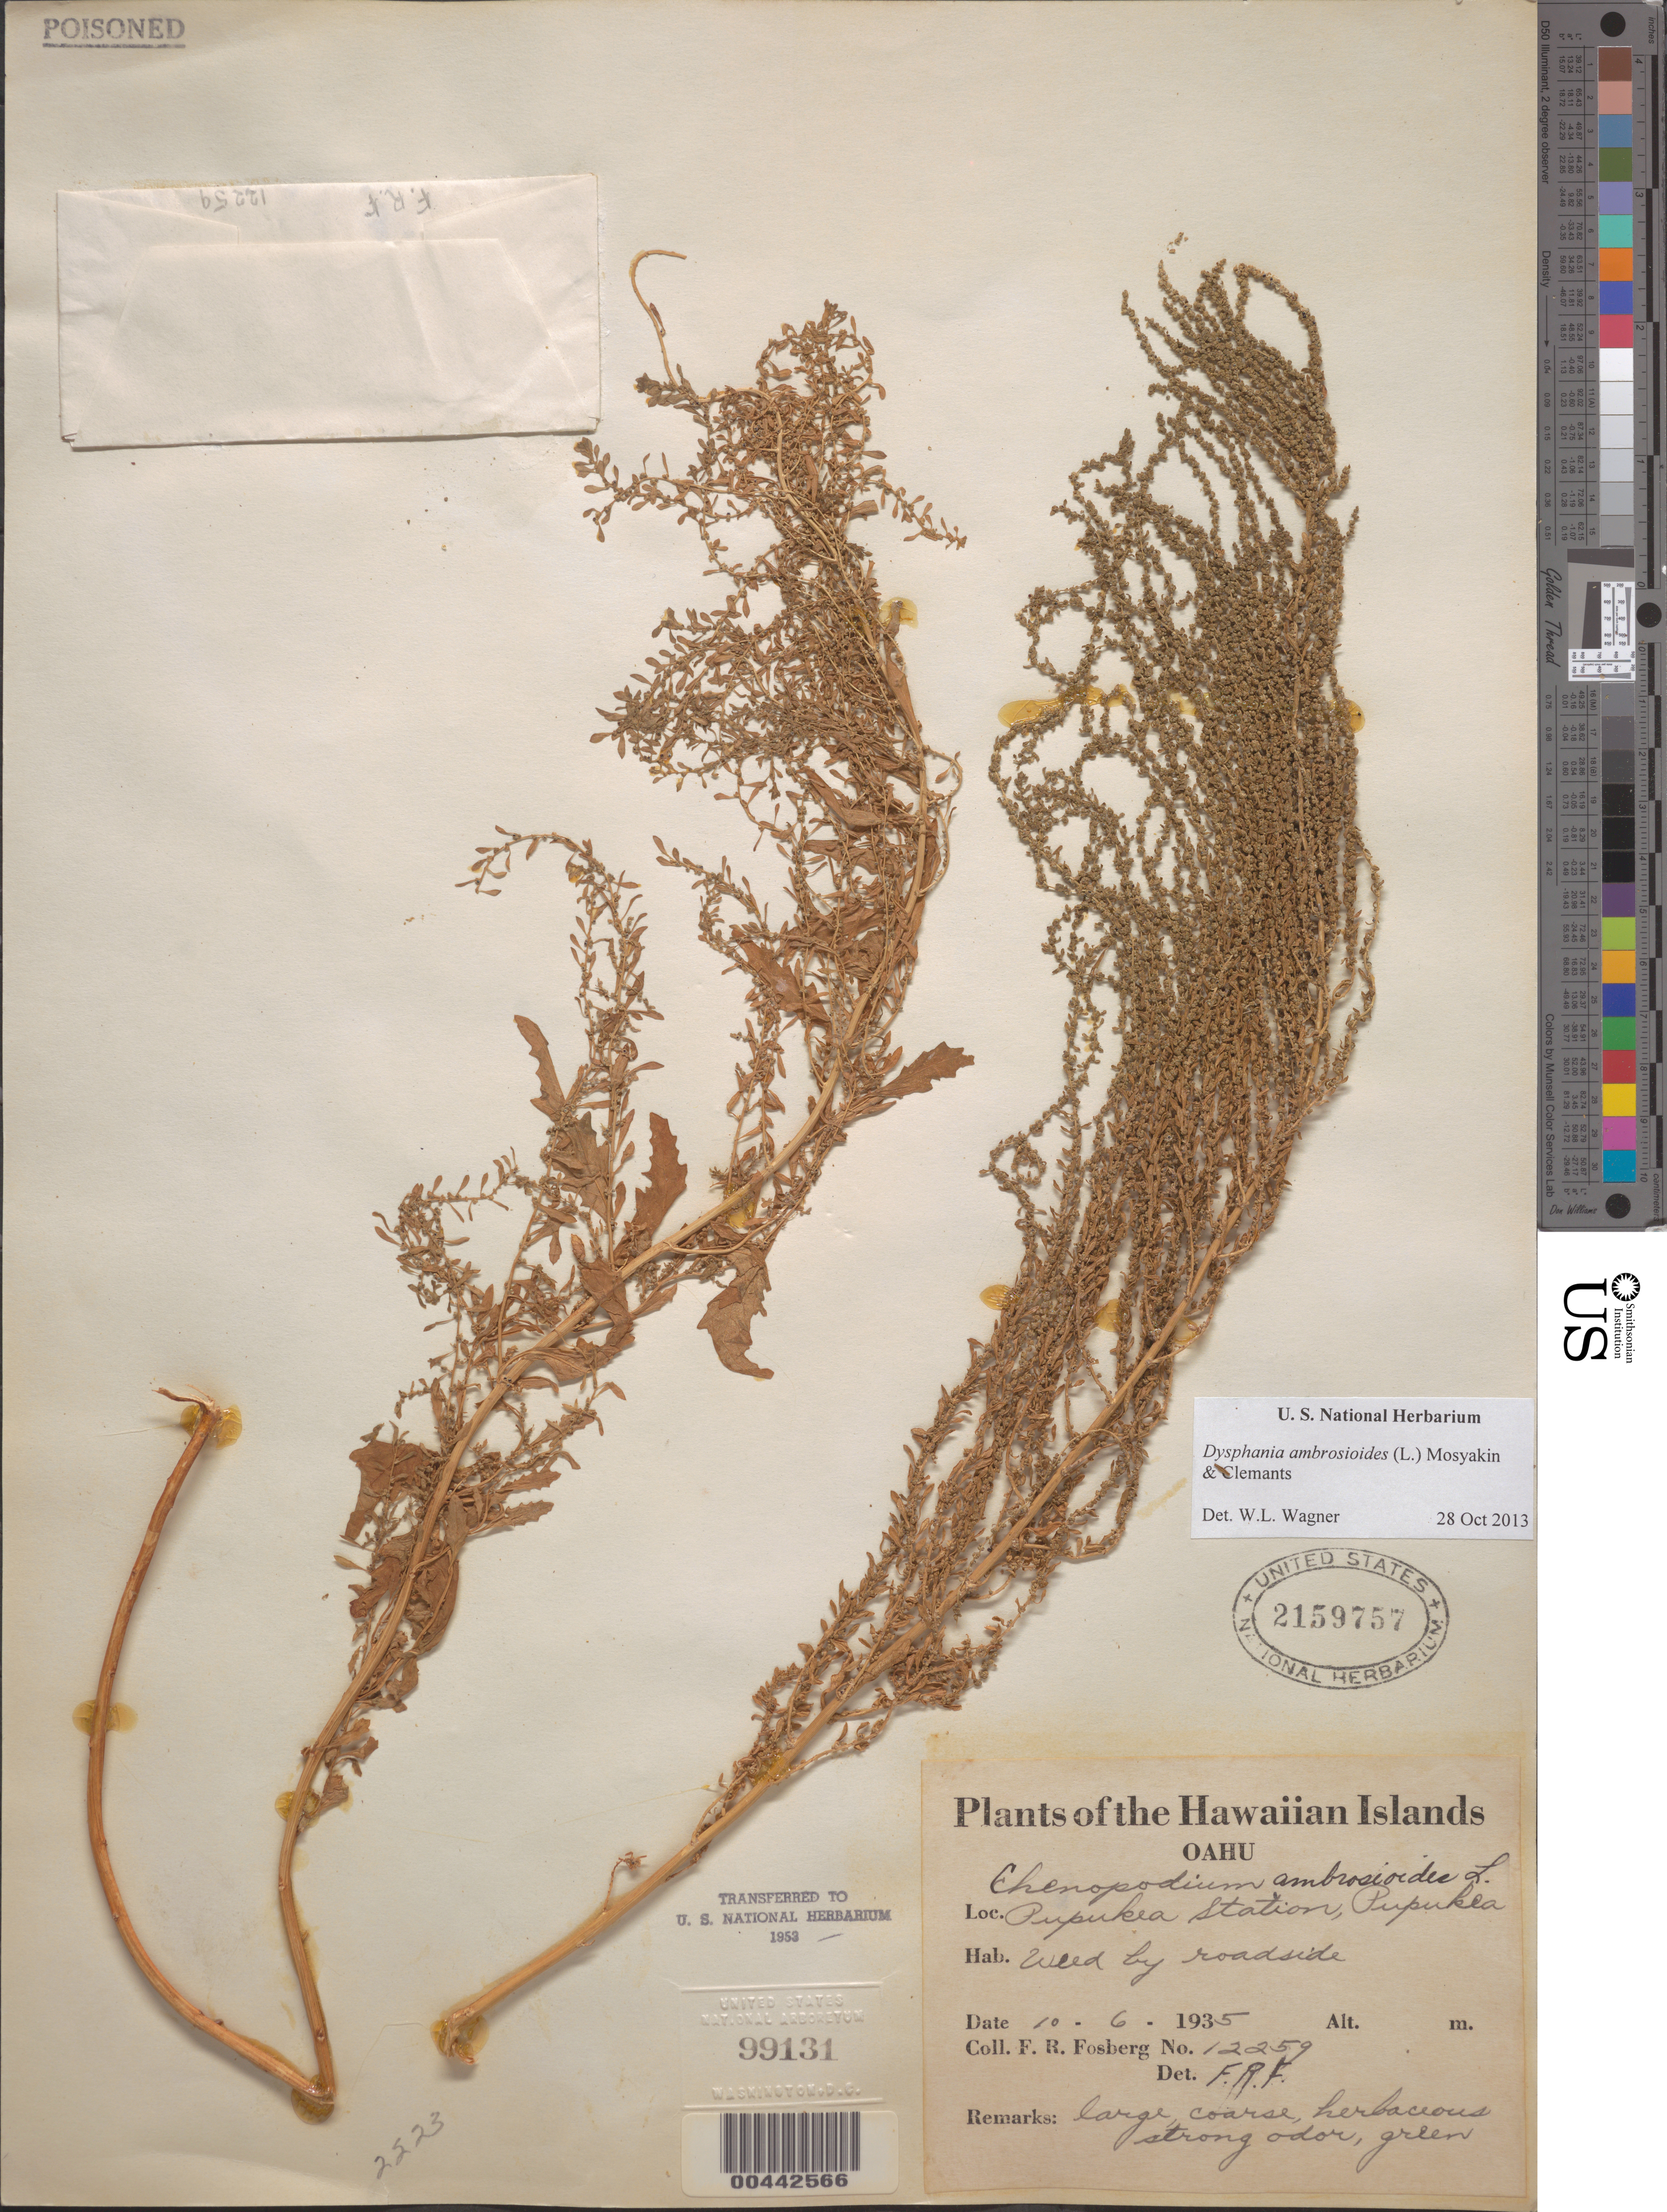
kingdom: Plantae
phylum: Tracheophyta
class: Magnoliopsida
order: Caryophyllales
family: Amaranthaceae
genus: Dysphania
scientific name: Dysphania ambrosioides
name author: (L.) Mosyakin & Clemants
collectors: F. R. Fosberg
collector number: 12259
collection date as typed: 10 Jun 1935 or 6 Oct 1935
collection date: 1935-06-10 or 1935-10-06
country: United States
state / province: Hawaii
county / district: Honolulu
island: Oahu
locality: Pupukea Station, Pupukea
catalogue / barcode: US 2159757